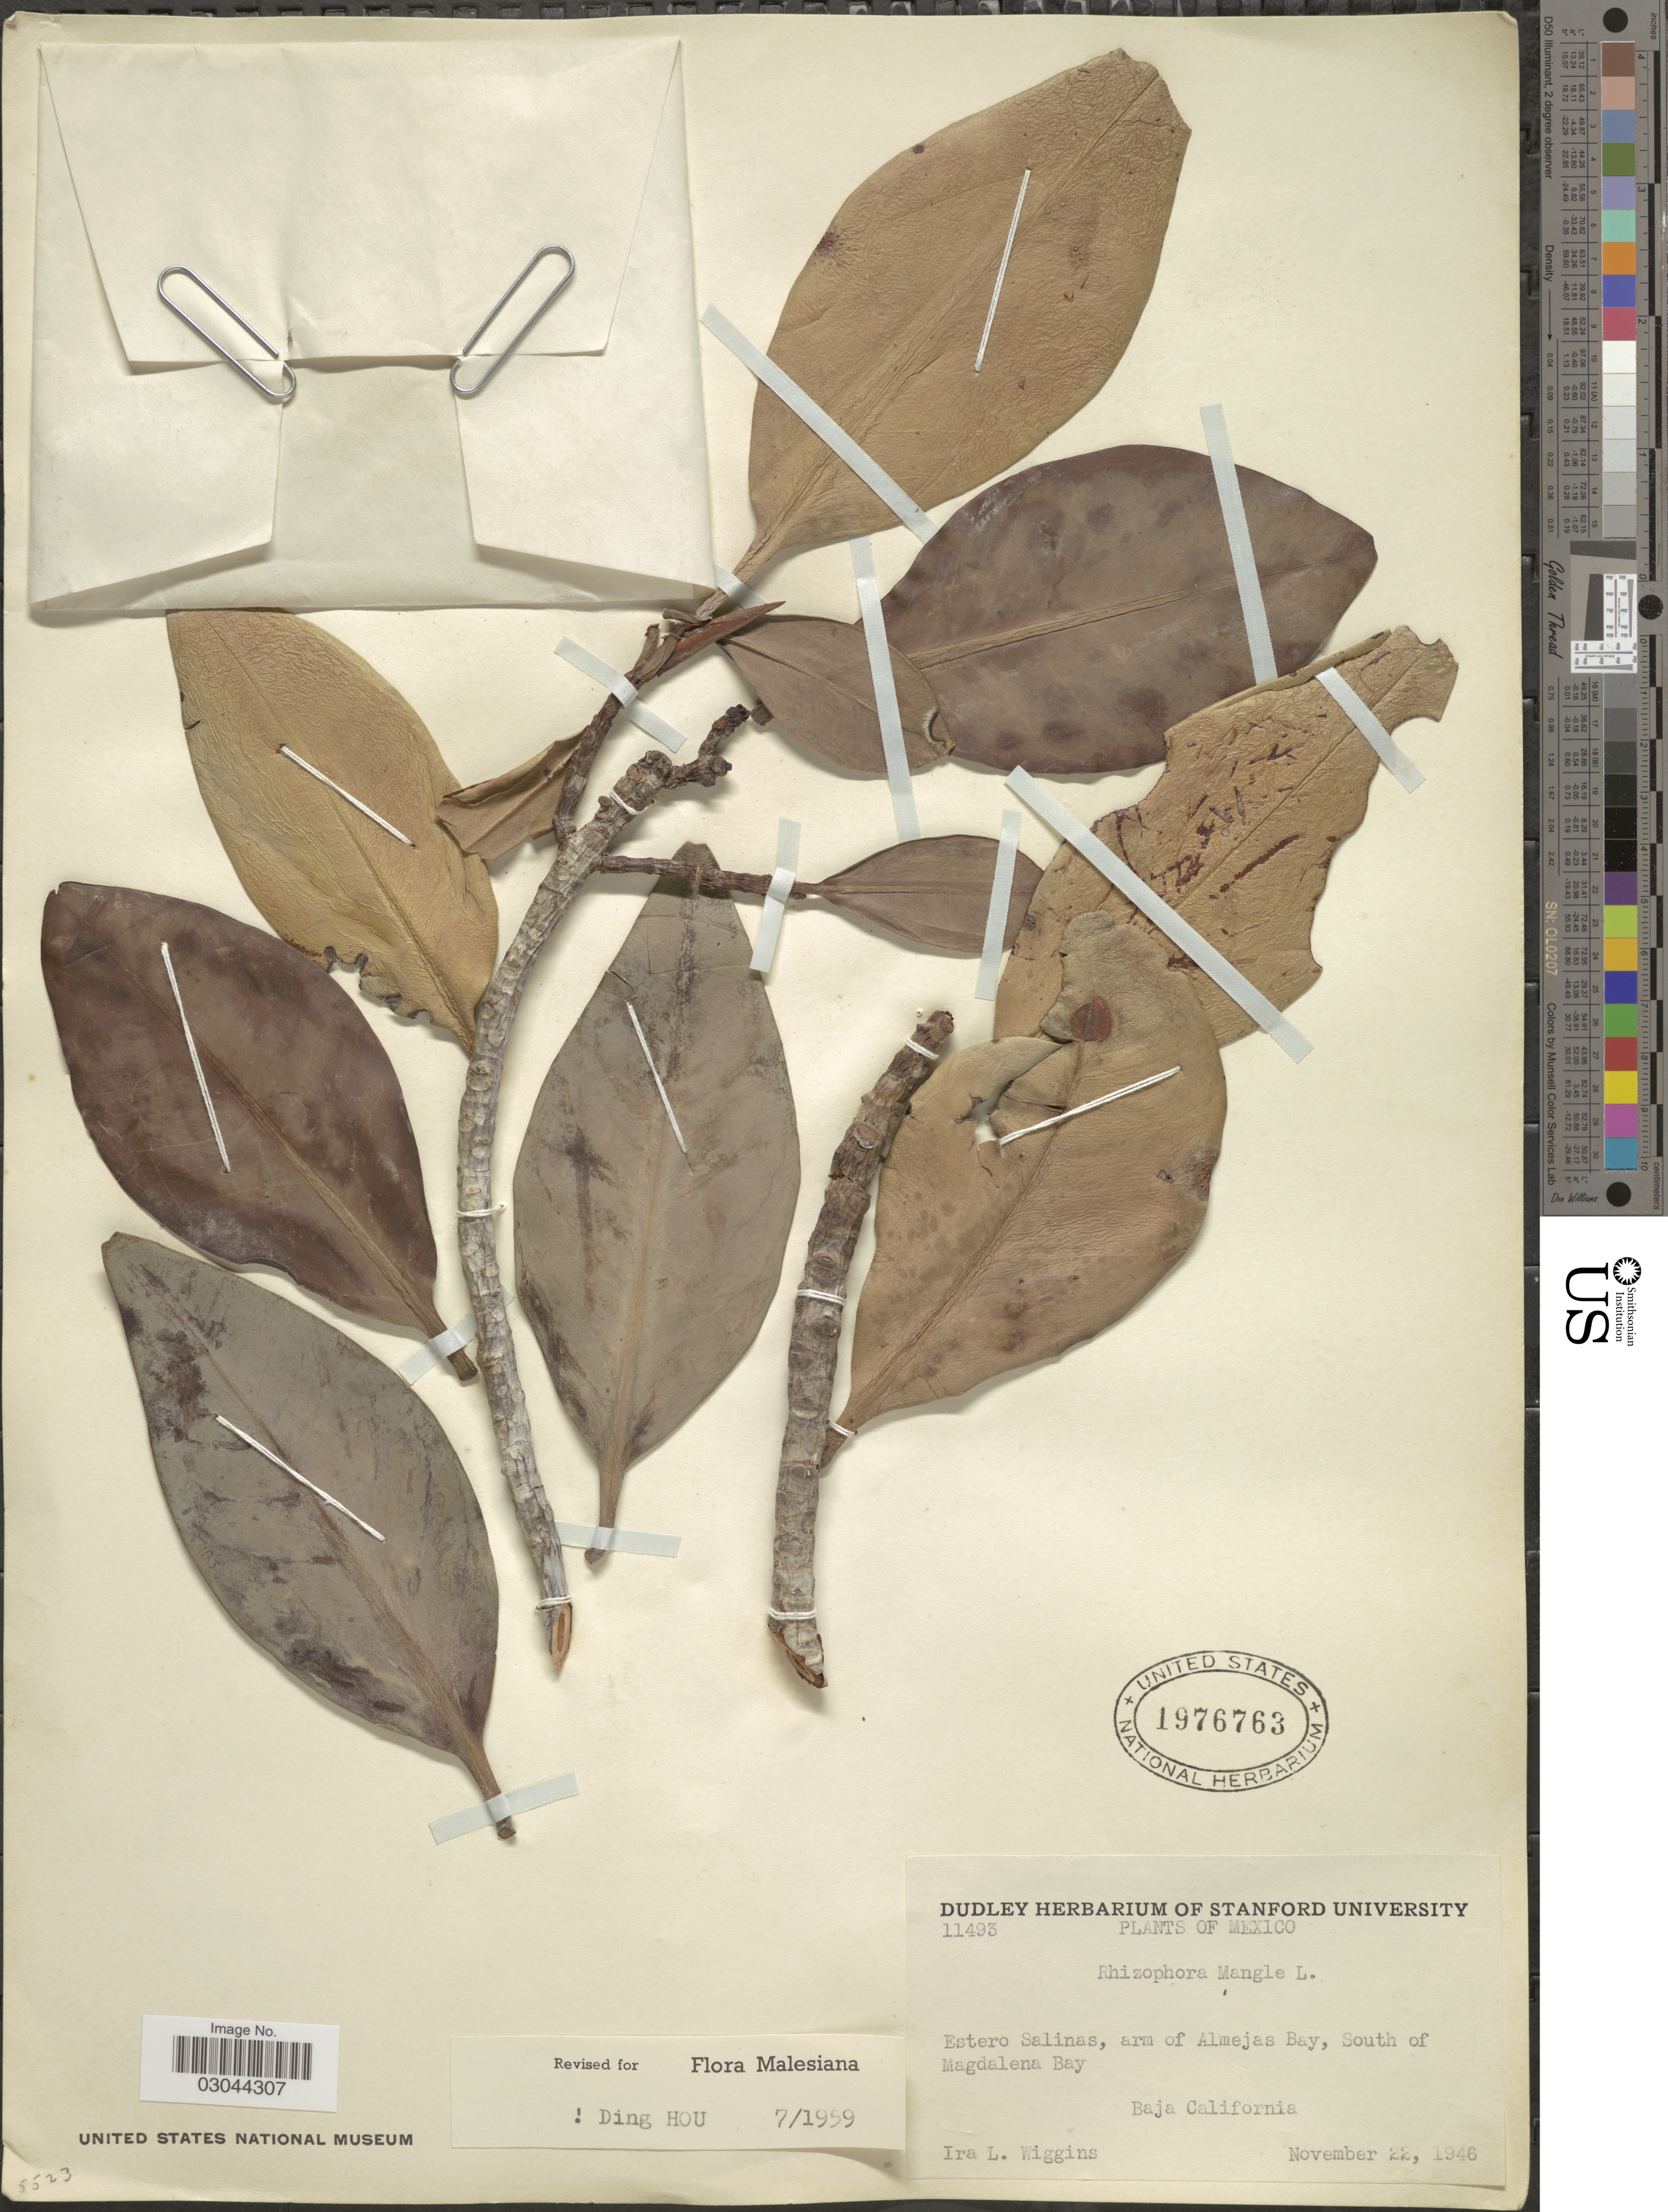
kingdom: Plantae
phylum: Tracheophyta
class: Magnoliopsida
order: Malpighiales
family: Rhizophoraceae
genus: Rhizophora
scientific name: Rhizophora mangle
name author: L.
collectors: I. L. Wiggins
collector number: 11493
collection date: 1946-11-22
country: Mexico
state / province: Baja California Sur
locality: Estero Salinas, arm of Almejas Bay, South of Magdalena Bay.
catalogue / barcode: US 1976763